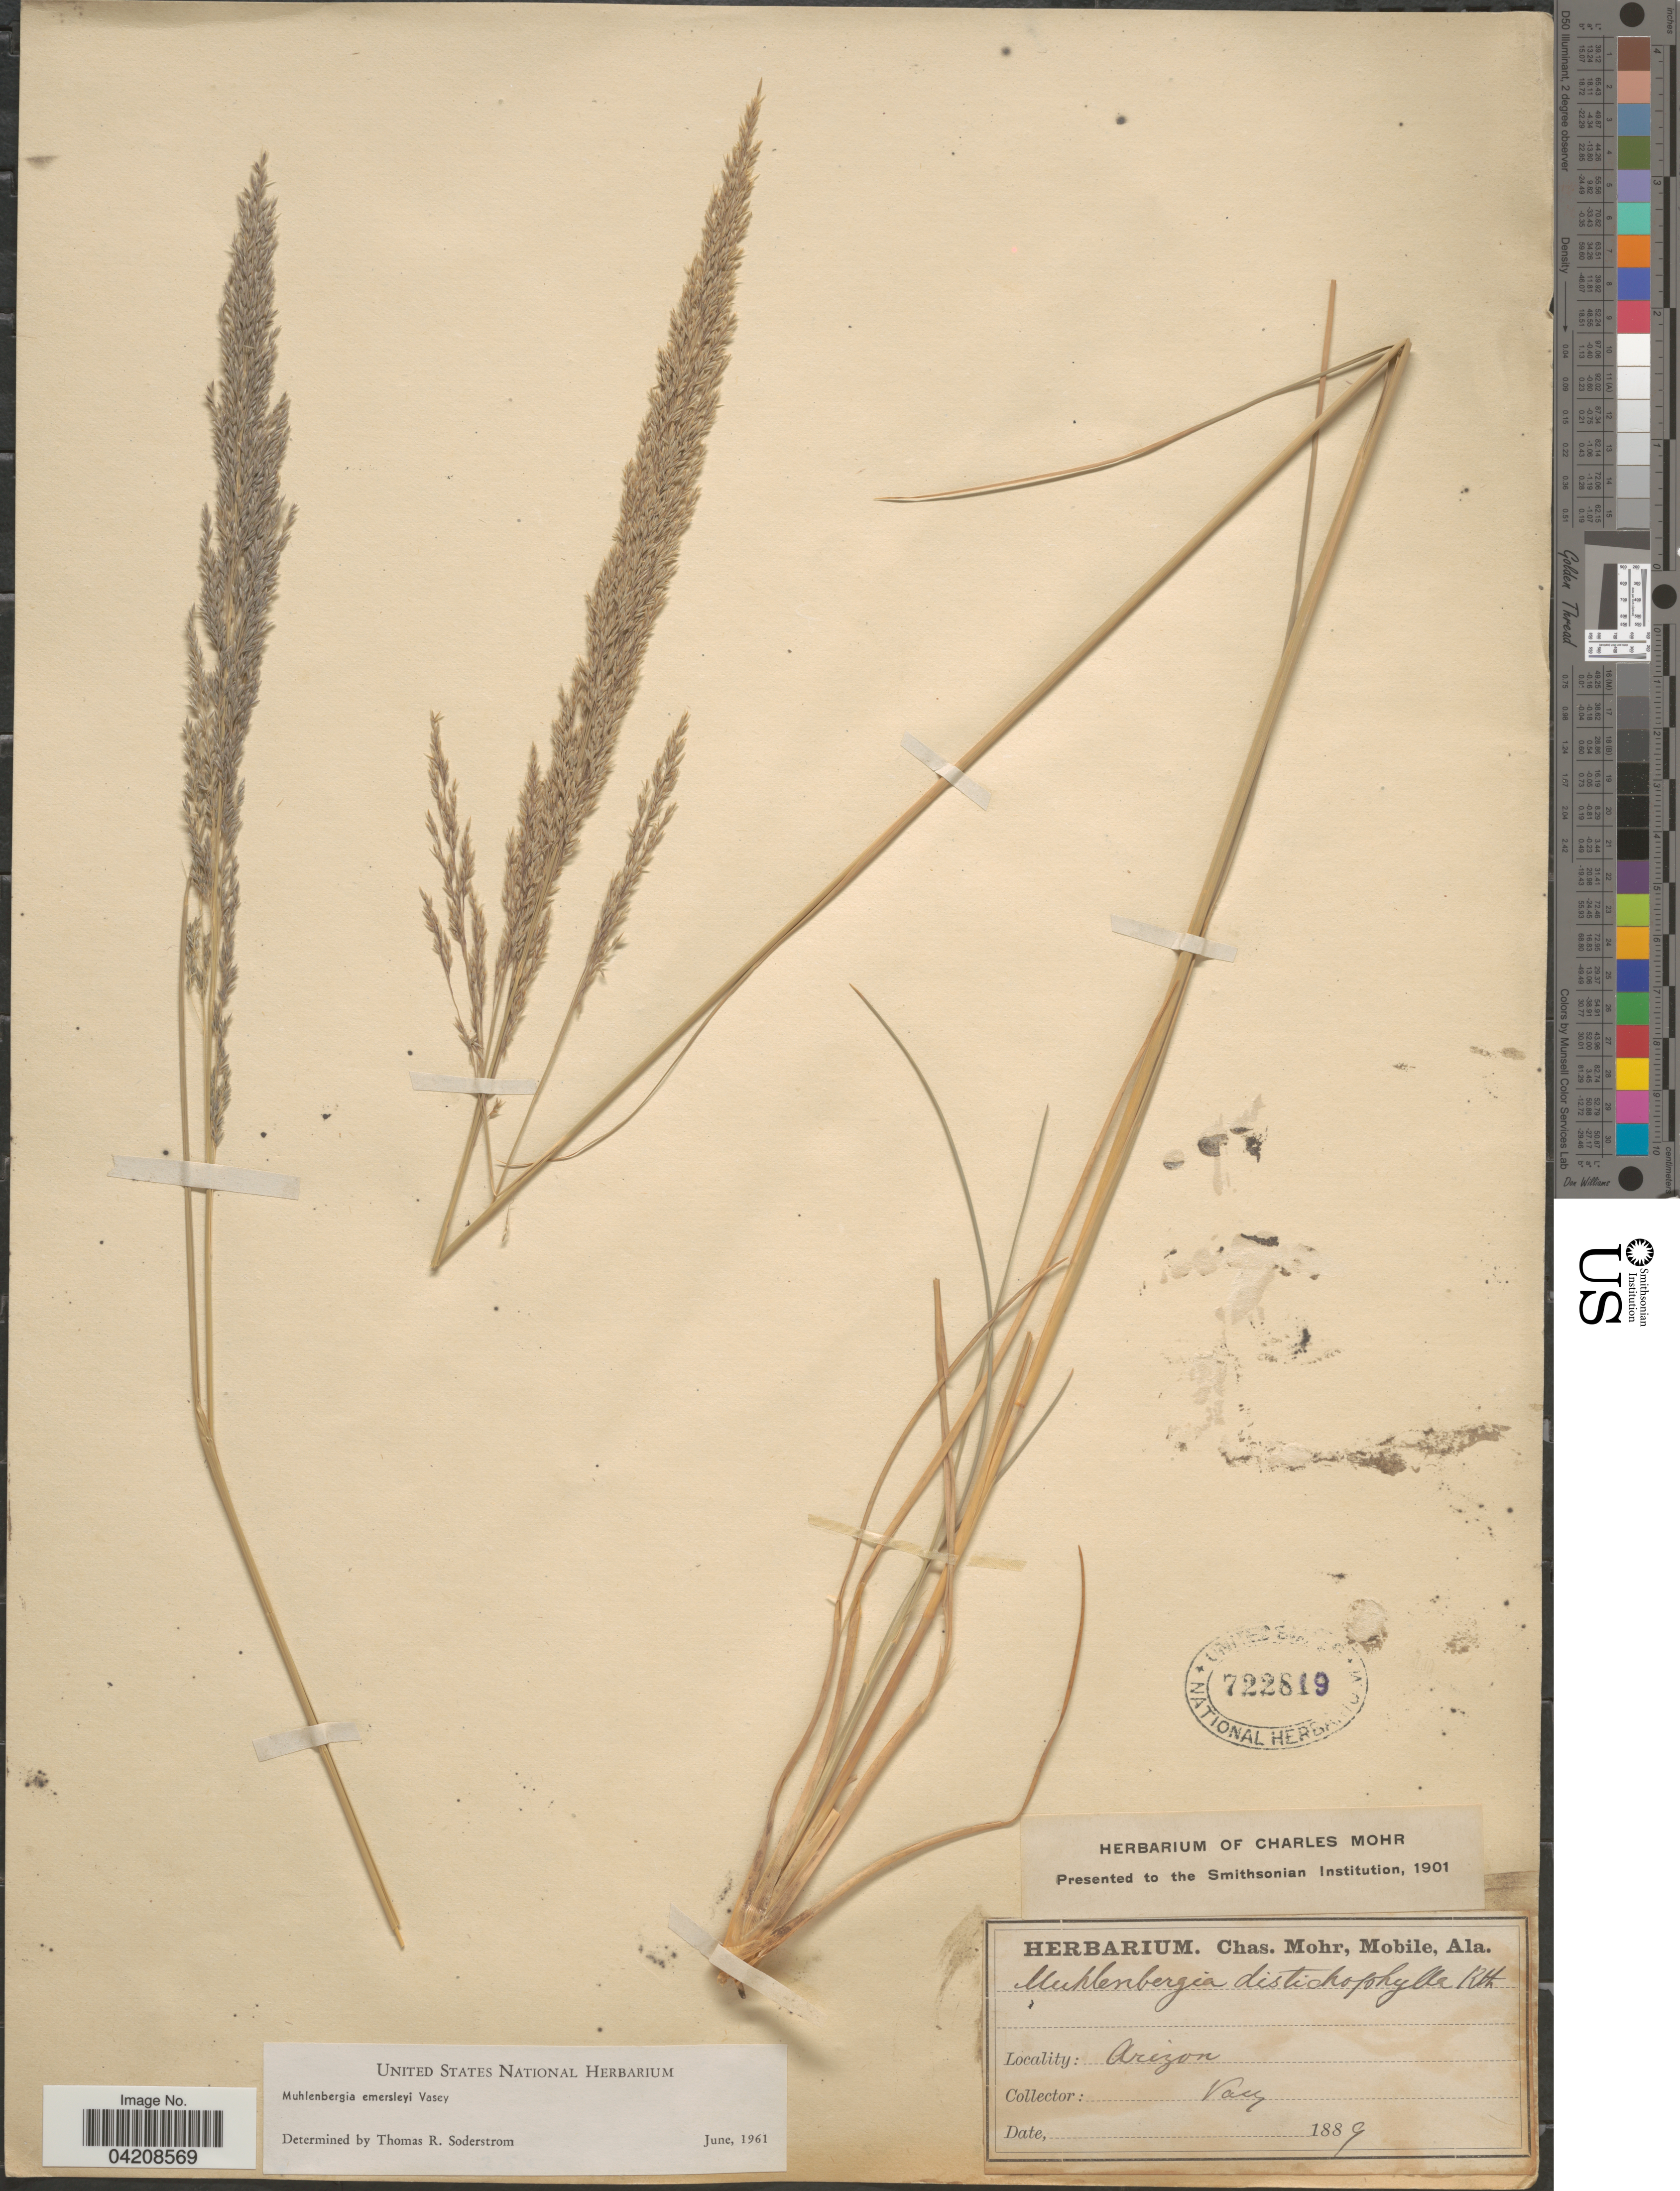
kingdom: Plantae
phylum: Tracheophyta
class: Liliopsida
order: Poales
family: Poaceae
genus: Muhlenbergia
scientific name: Muhlenbergia emersleyi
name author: Vasey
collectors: Vasey, --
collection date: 1889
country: United States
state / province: Arizona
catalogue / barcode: US 722819